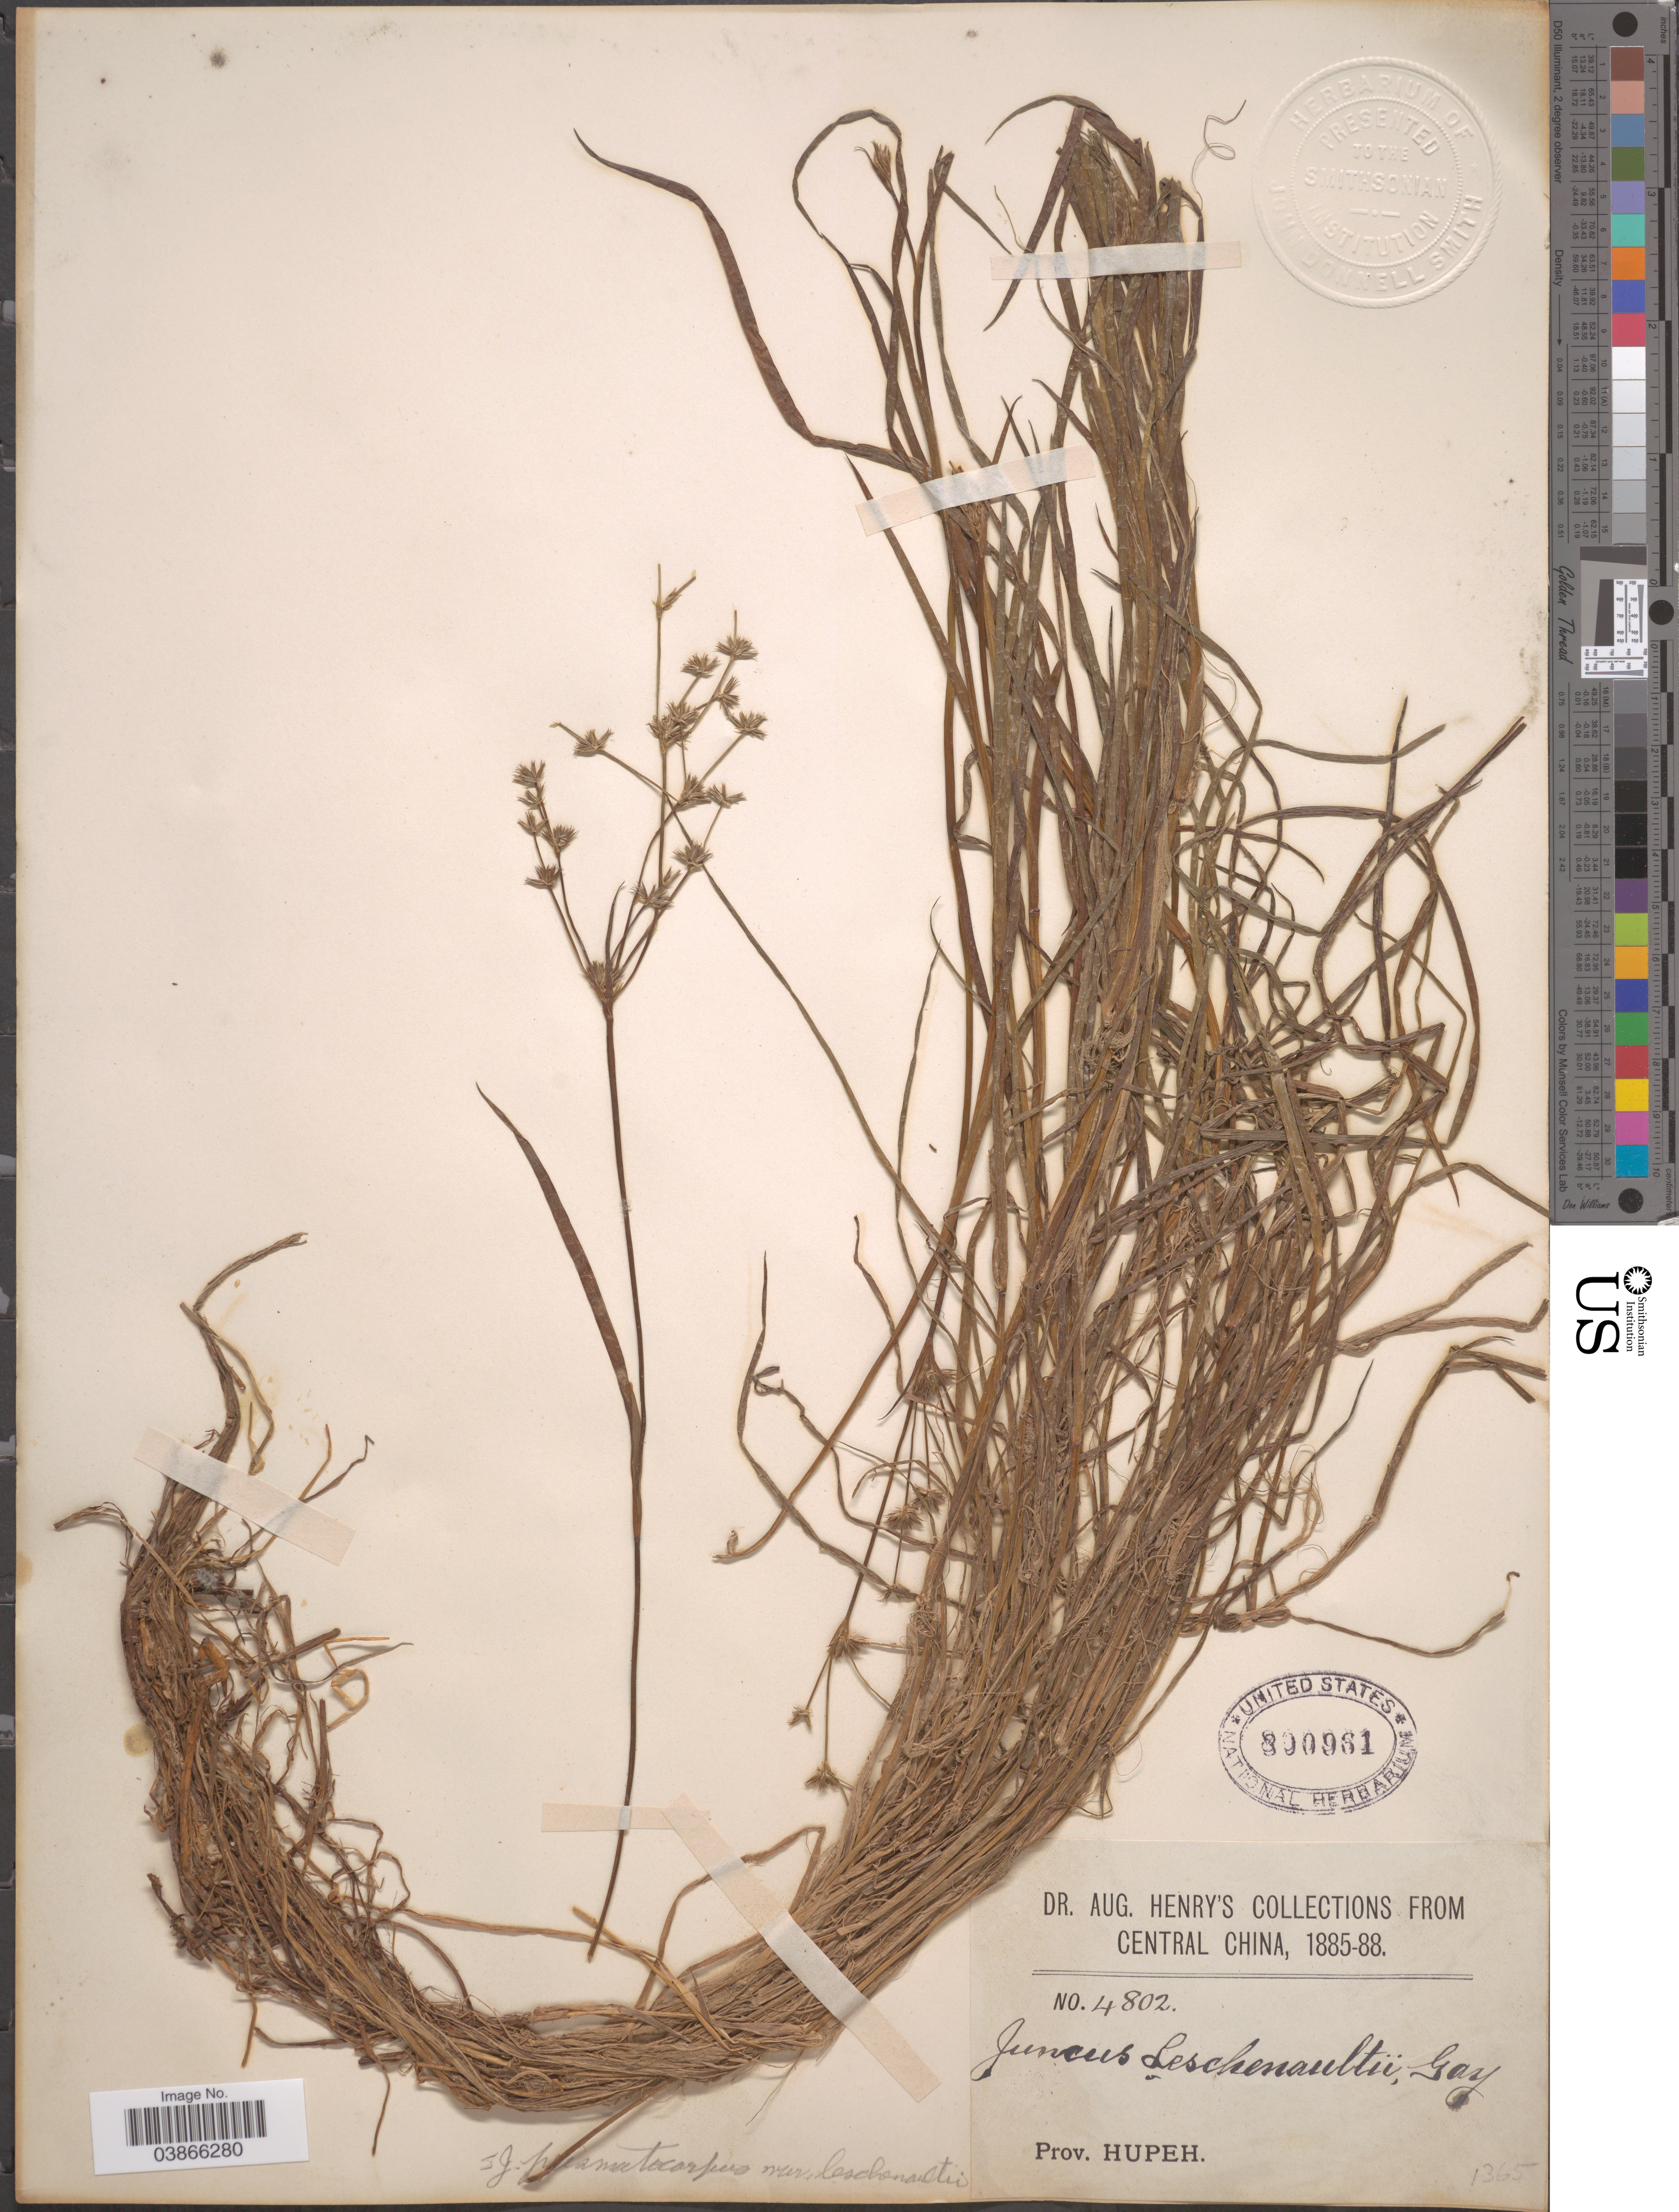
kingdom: Plantae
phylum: Tracheophyta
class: Liliopsida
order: Poales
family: Juncaceae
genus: Juncus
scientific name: Juncus leschenaultii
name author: J. Gay ex Laharpe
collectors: A. Henry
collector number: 4802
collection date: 1885/1888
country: China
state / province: Hubei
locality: Central China. Prov. Hupeh.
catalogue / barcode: US 800961